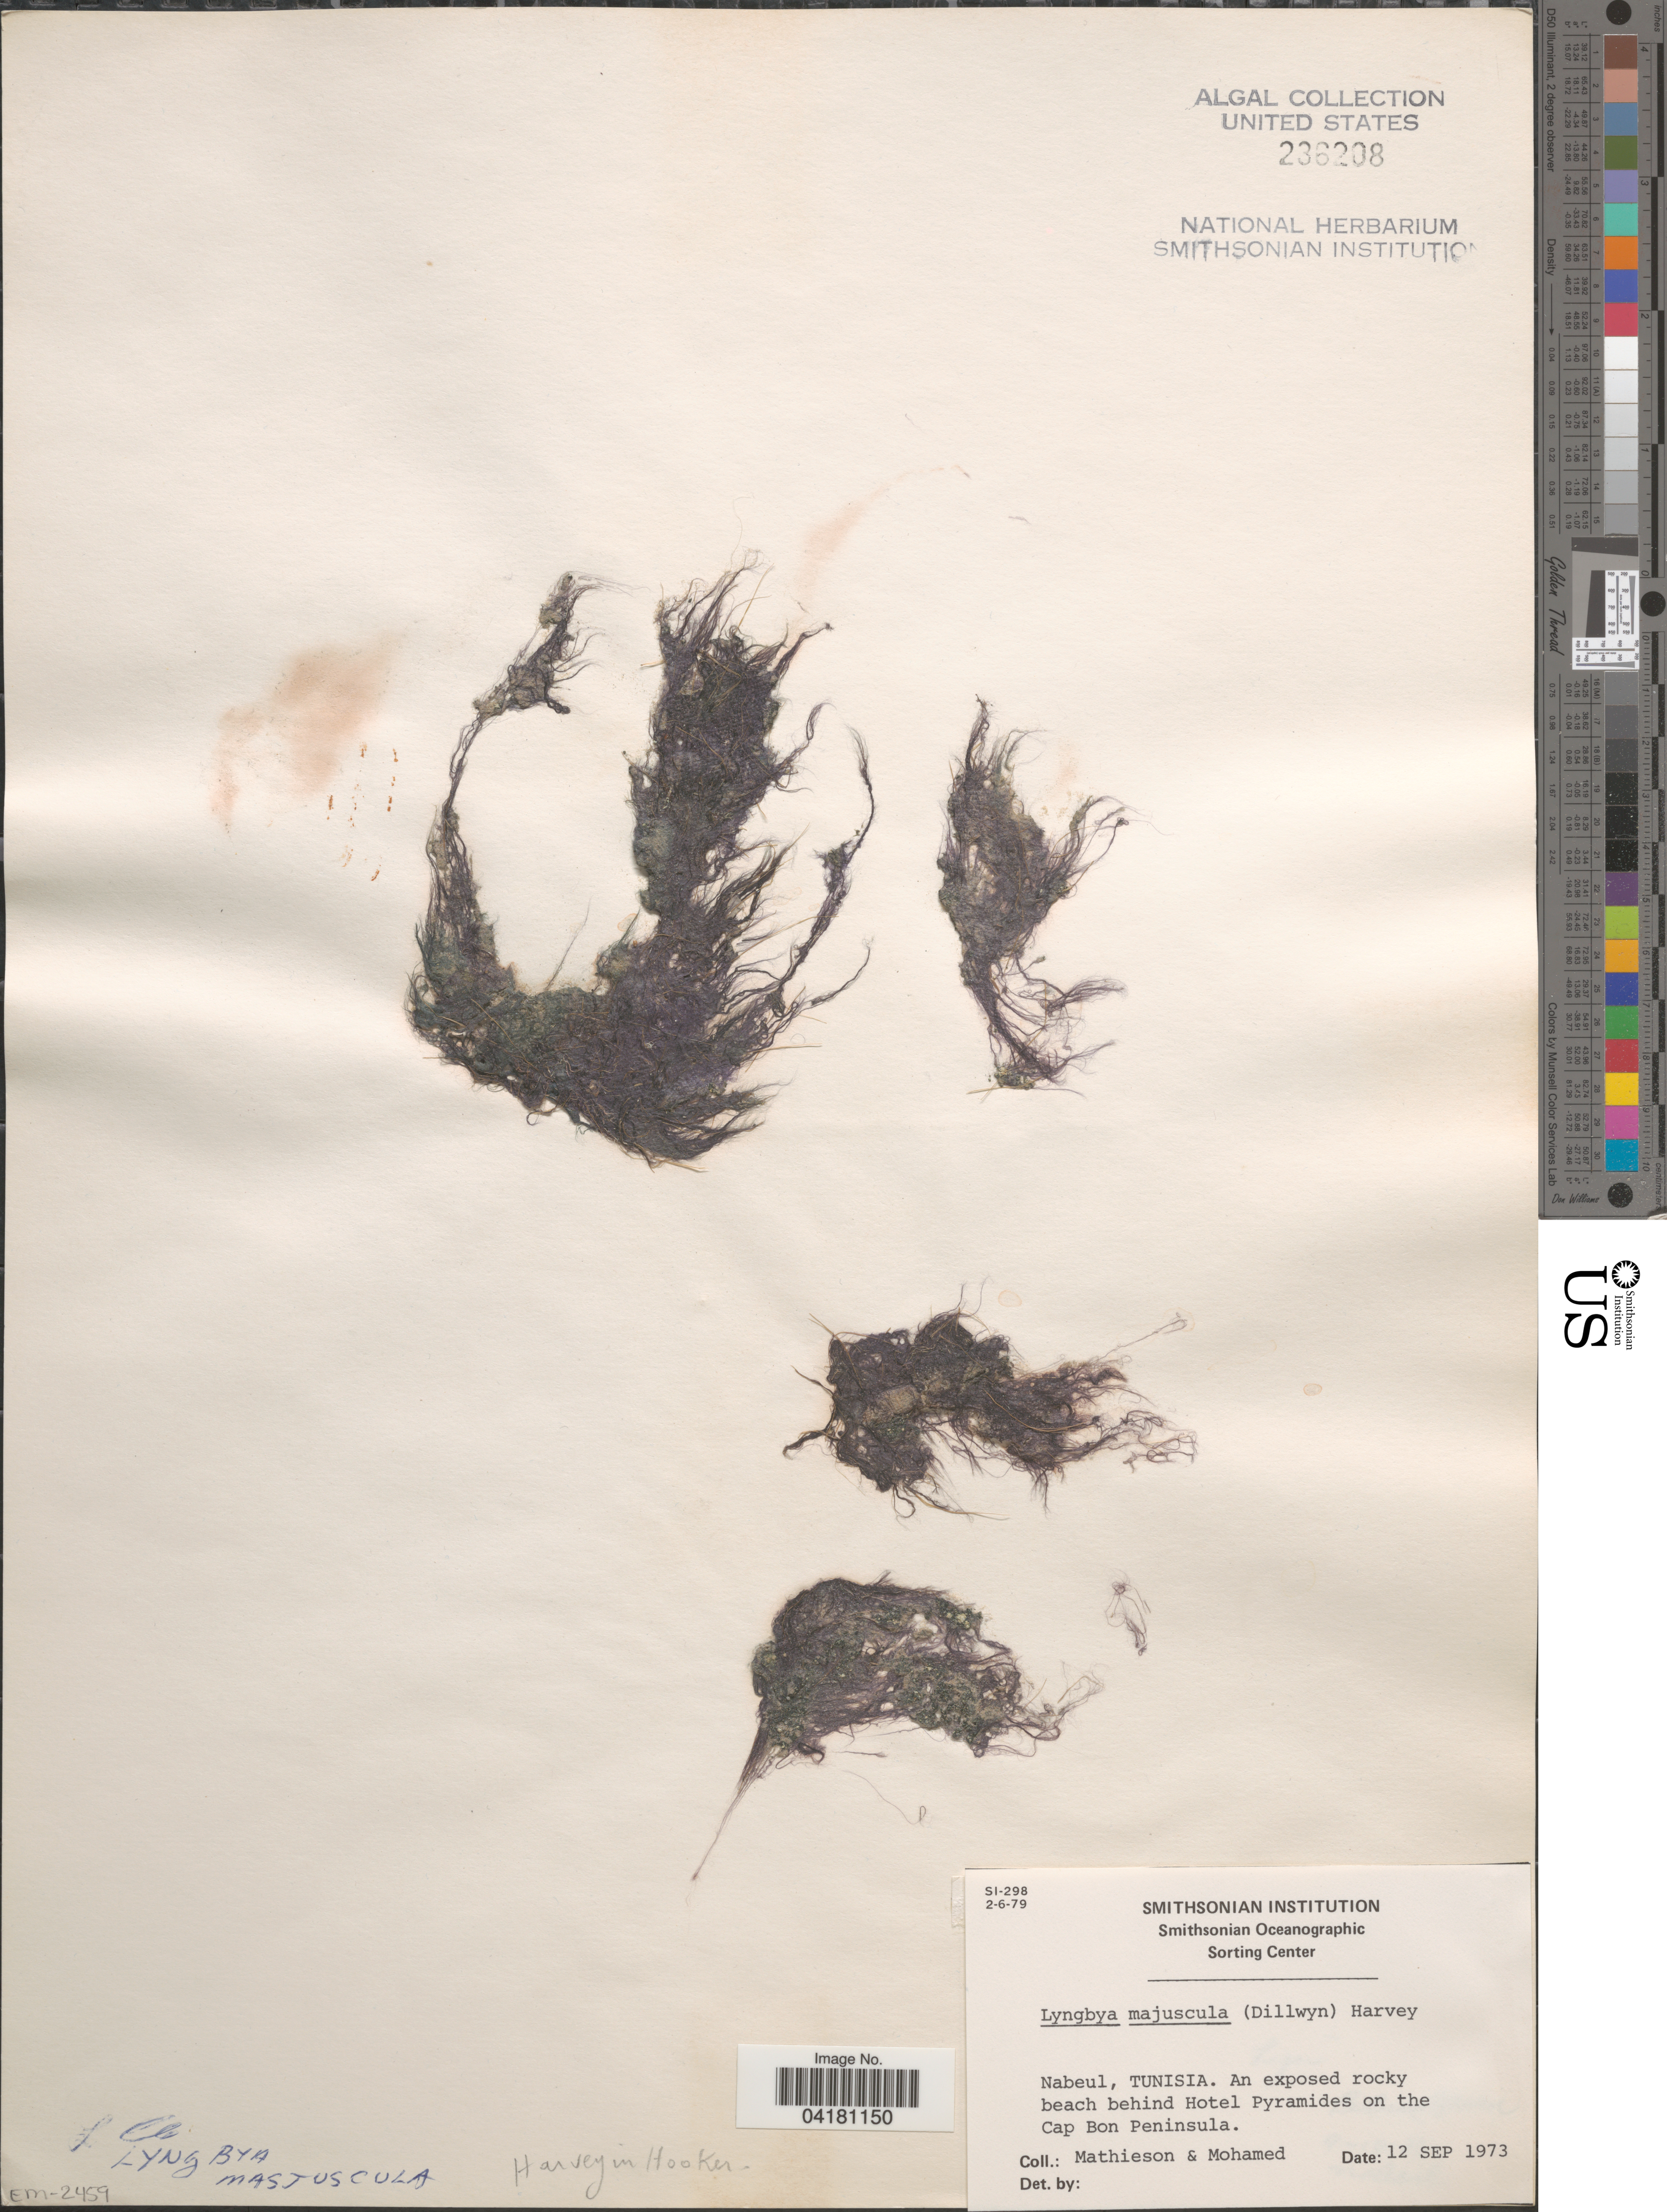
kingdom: Bacteria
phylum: Cyanobacteria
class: Cyanobacteriia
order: Cyanobacteriales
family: Microcoleaceae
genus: Lyngbya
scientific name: Lyngbya majuscula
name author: Harv. ex Gomont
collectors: Mathieson & -. Mohamed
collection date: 1973-09-12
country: Tunisia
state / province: Nabeul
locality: An exposed rocky beach behind Hotel Pyramides on the Cap Bon Peninsula.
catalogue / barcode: US 236208